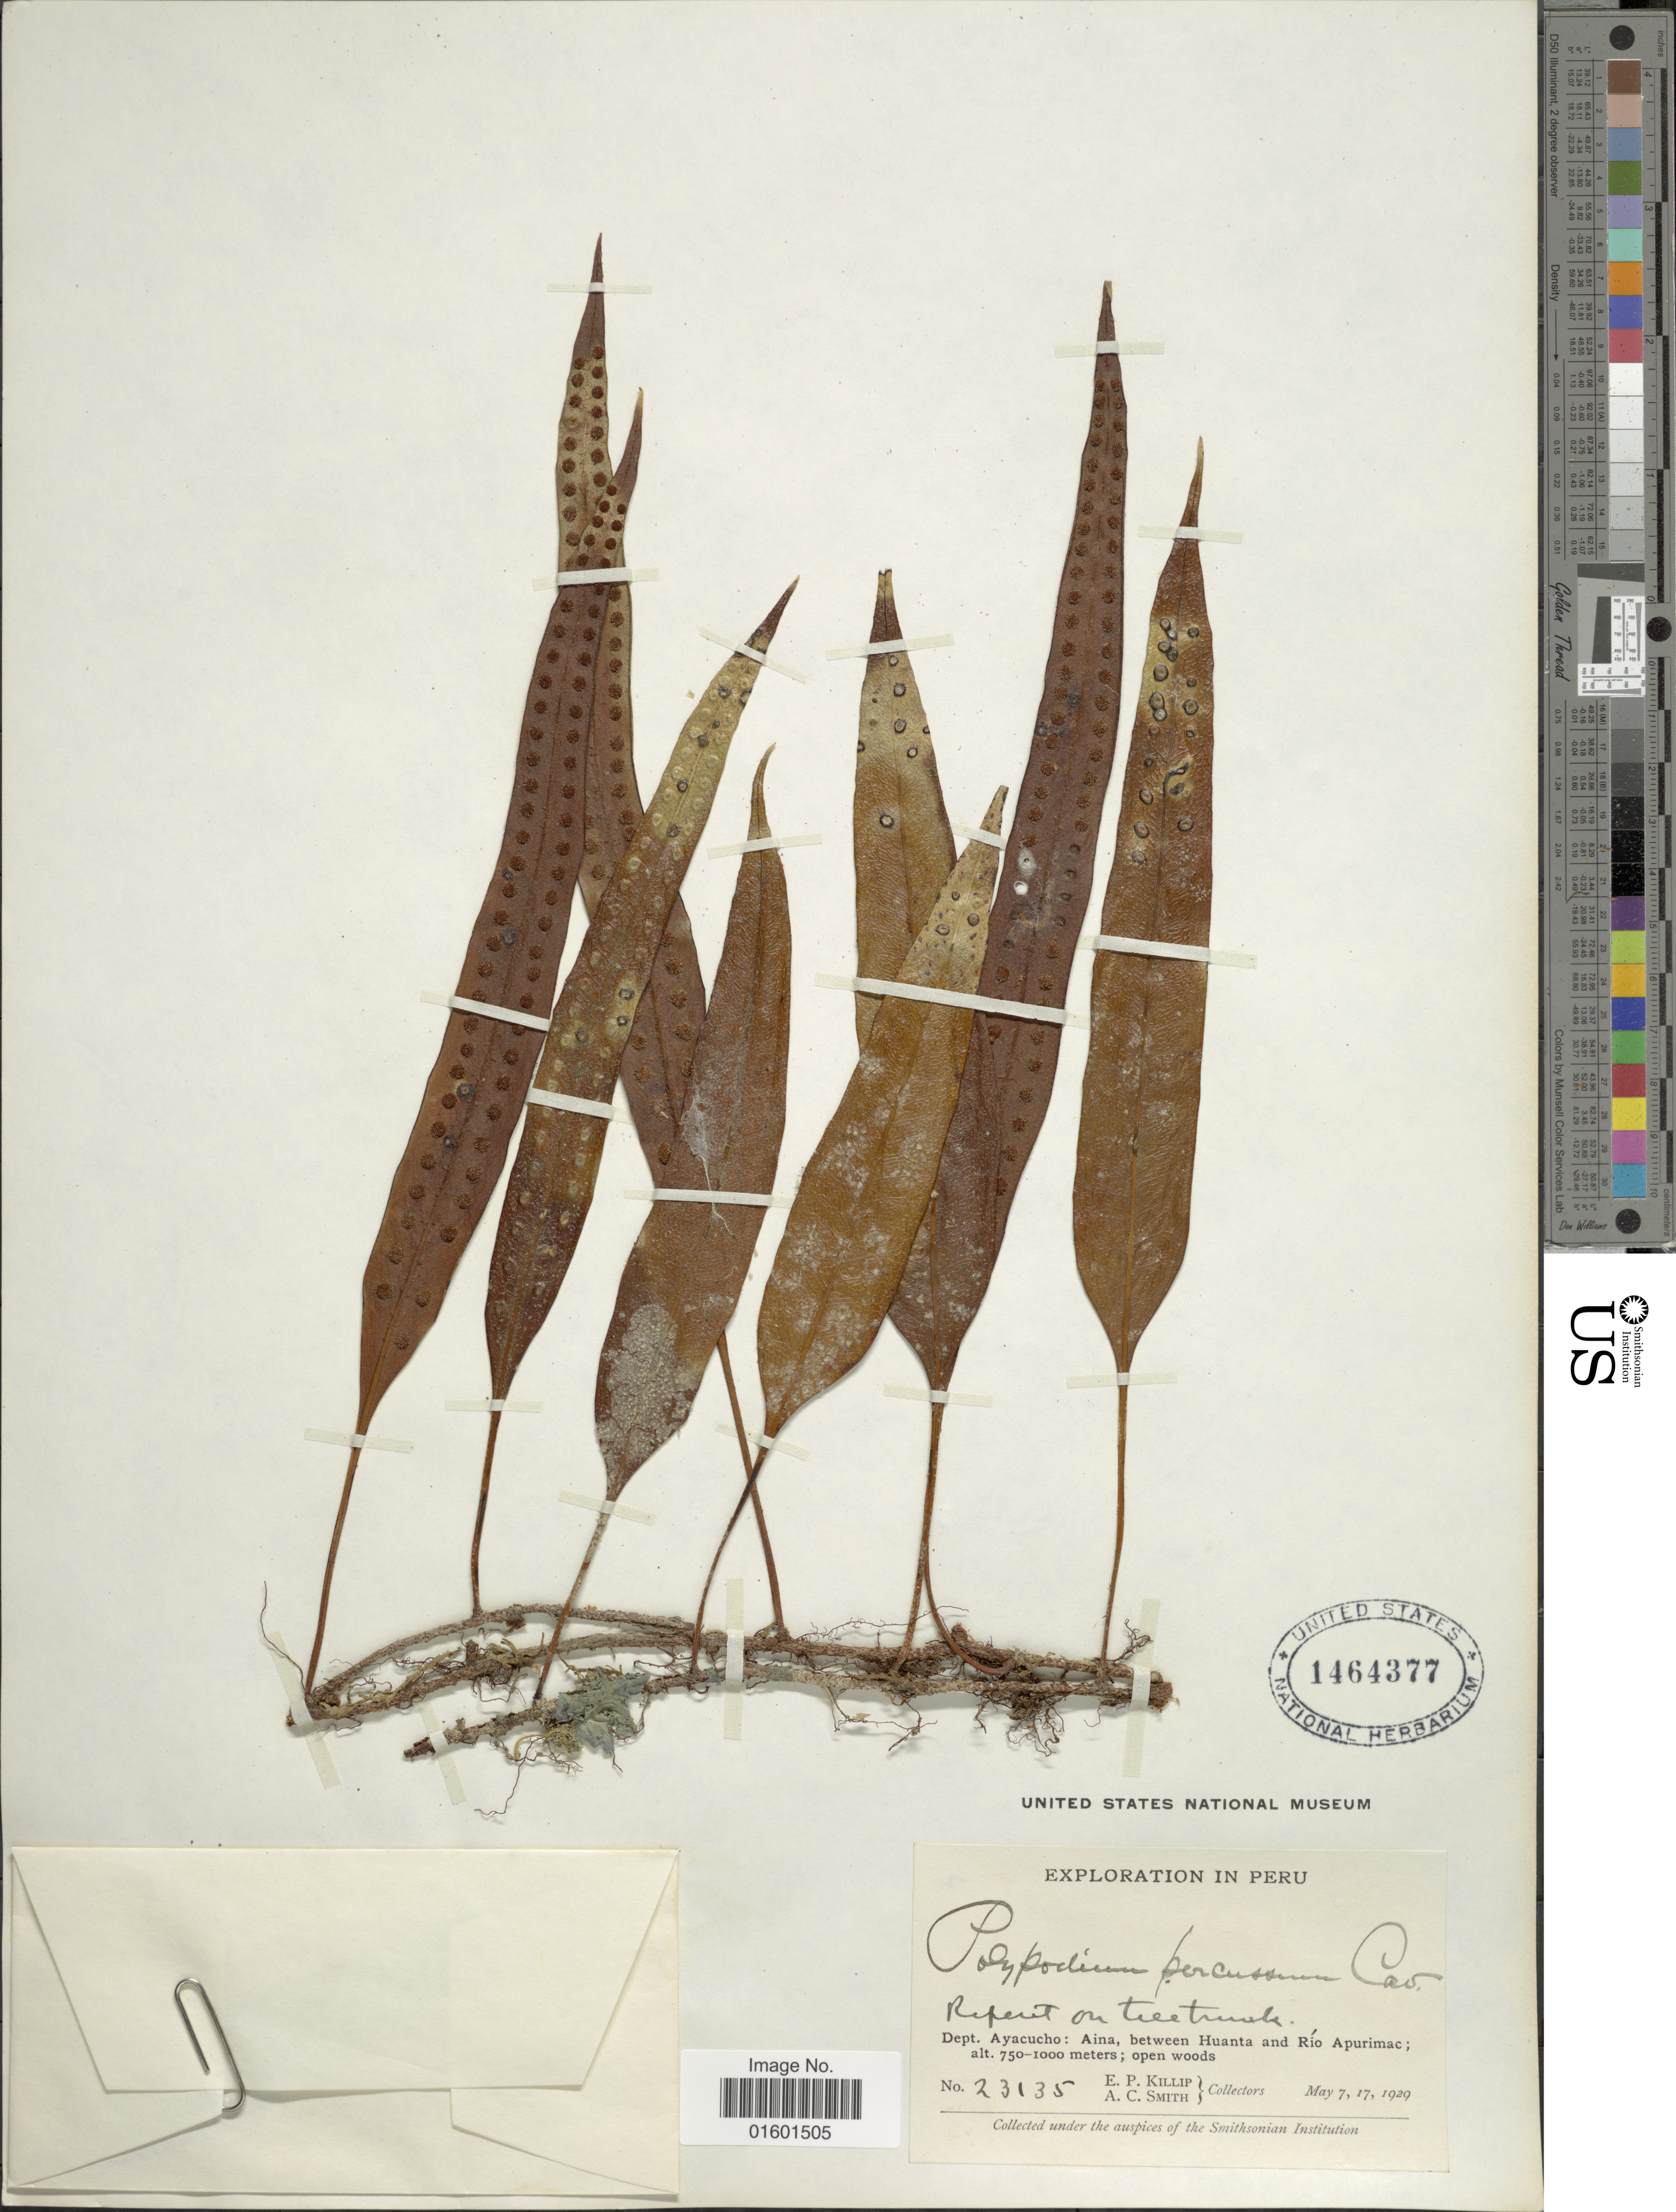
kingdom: Plantae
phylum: Tracheophyta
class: Polypodiopsida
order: Polypodiales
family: Polypodiaceae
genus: Microgramma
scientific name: Microgramma percussa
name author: (Cav.) de la Sota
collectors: E. P. Killip & A. C. Smith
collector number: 23135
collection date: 1929-05-07/1929-05-17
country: Peru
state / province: Ayacucho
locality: Aina, between Huanta and Rio Apurimac; open woods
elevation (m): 750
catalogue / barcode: US 1464377